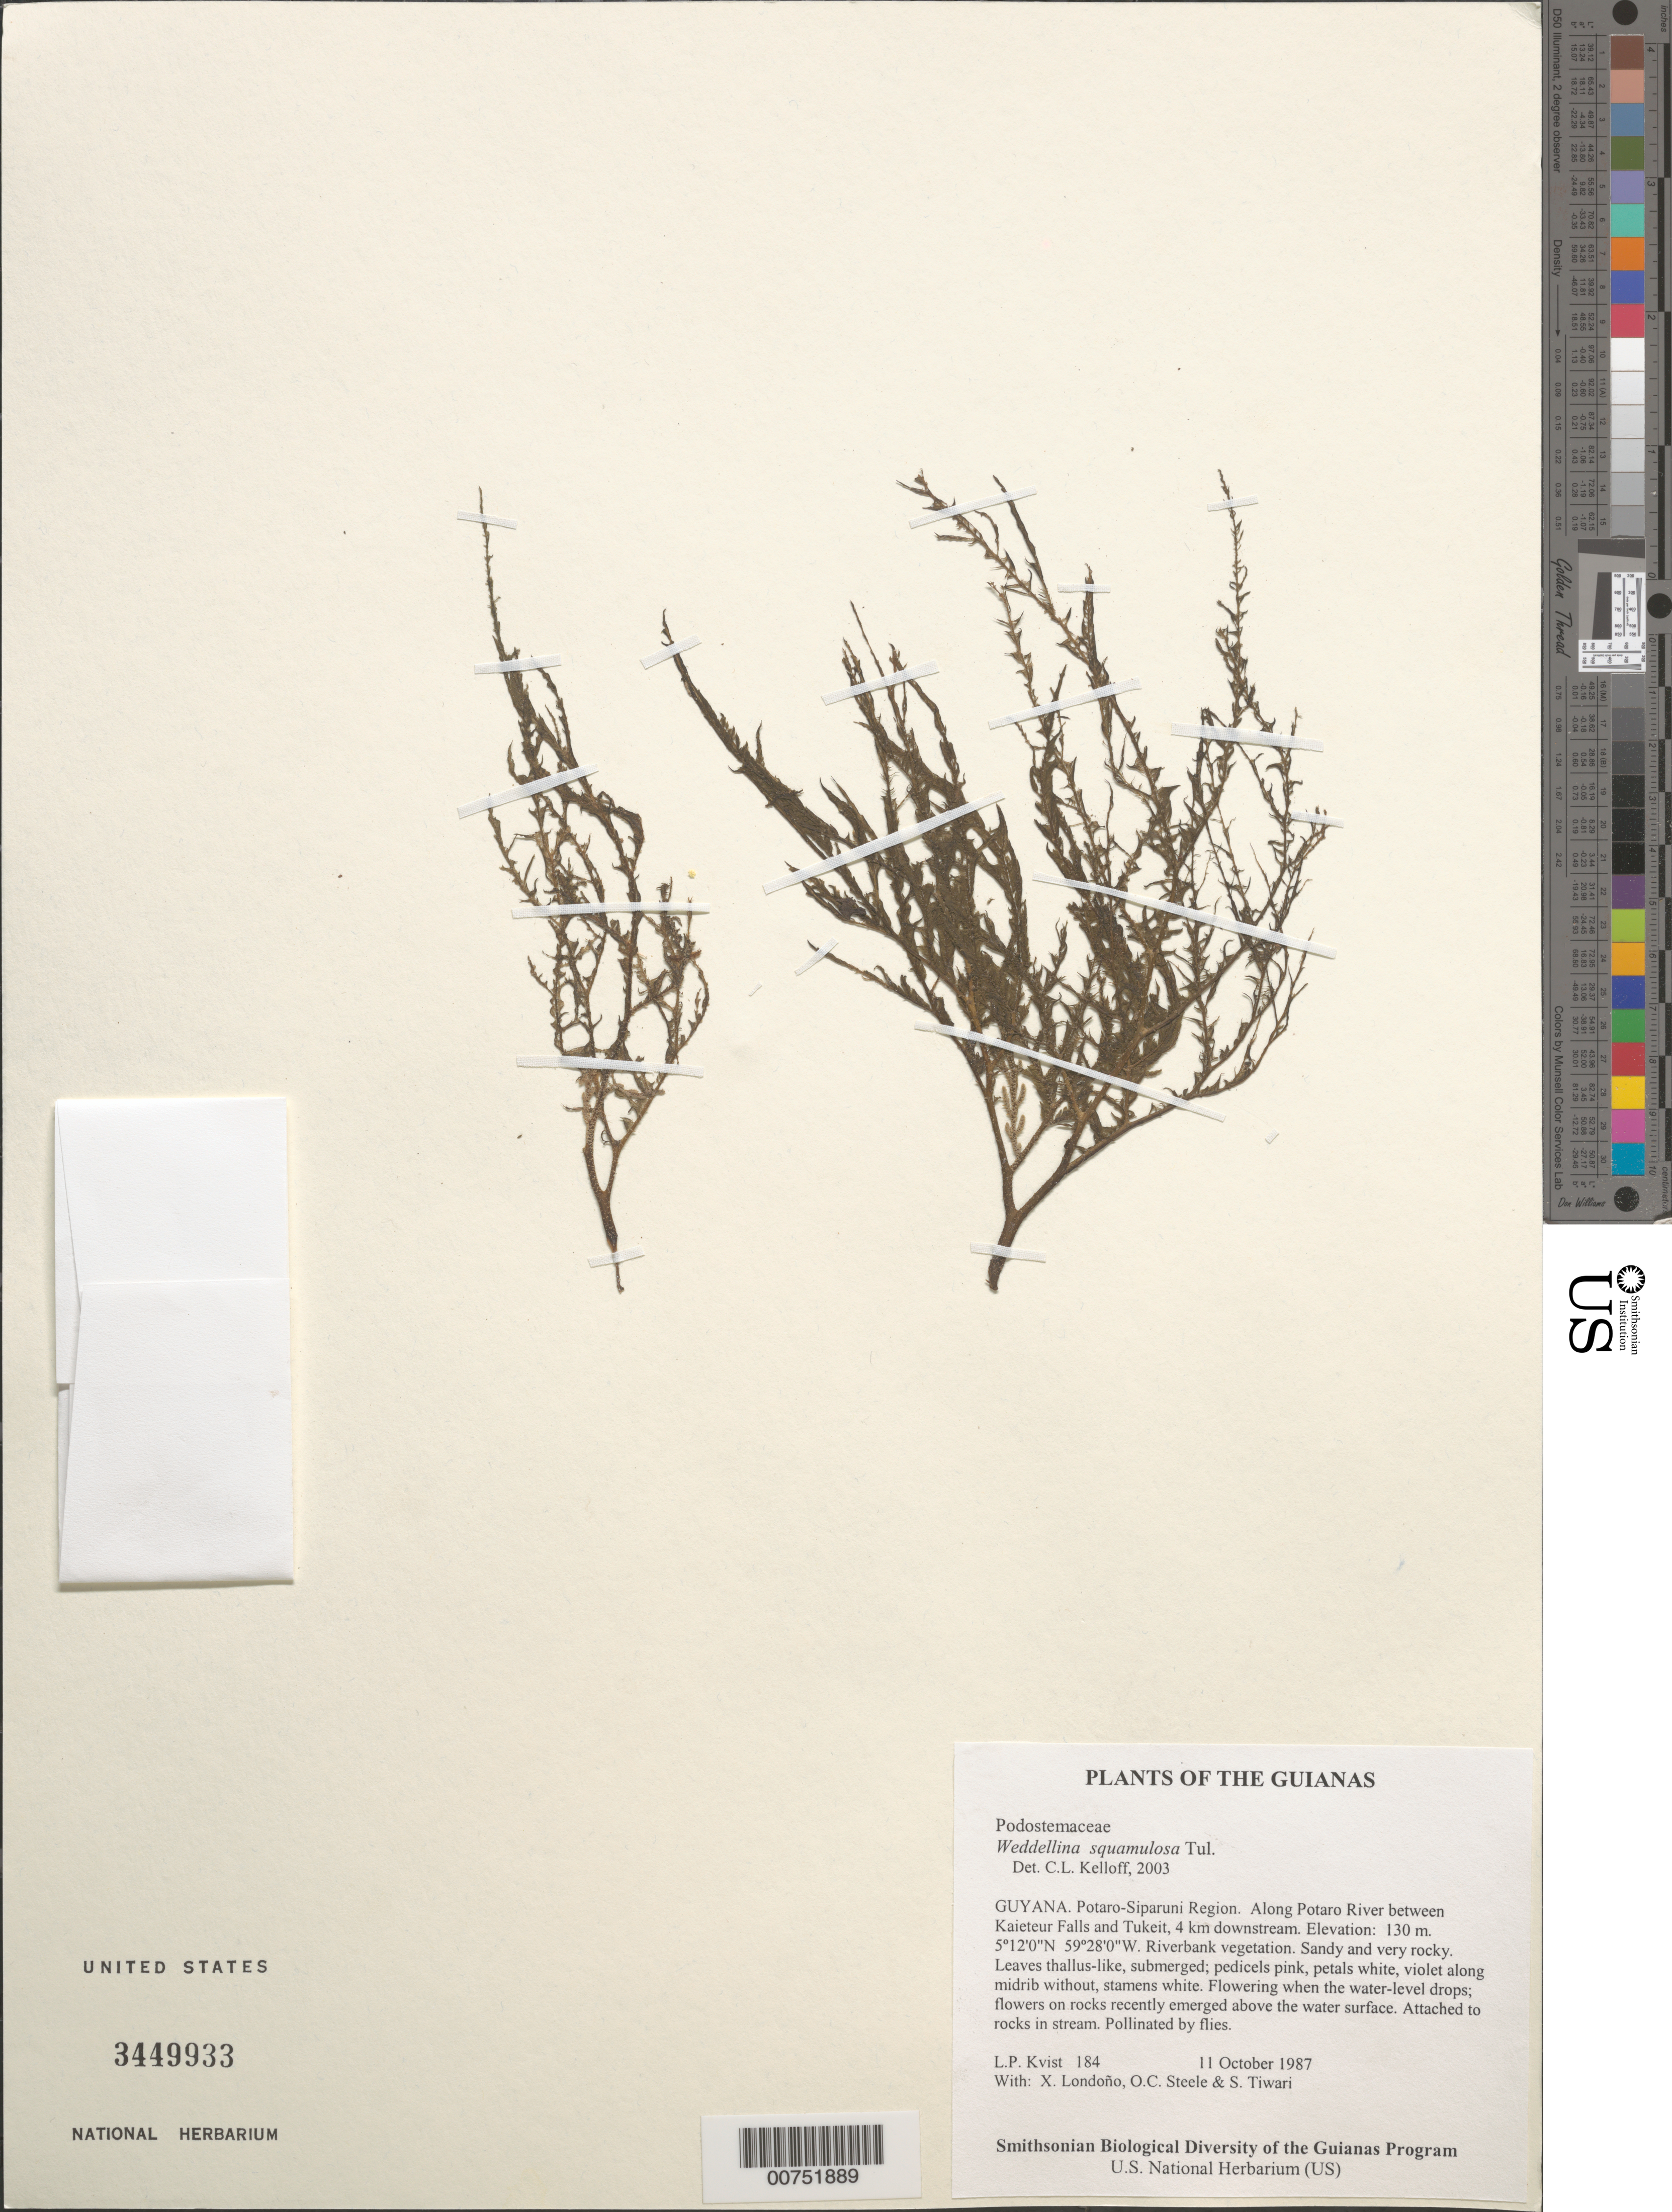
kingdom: Plantae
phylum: Tracheophyta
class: Magnoliopsida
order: Malpighiales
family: Podostemaceae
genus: Weddellina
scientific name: Weddellina squamulosa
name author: Tul.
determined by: Kelloff, Carol L., (US), Smithsonian Institution - National Museum of Natural History (UNITED STATES)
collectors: L. P. Kvist, X. Londoño, O. C. Steele & S. Tiwari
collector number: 184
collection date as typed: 11 October 1987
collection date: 1987-10-11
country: Guyana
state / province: Potaro-Siparuni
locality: Along Potaro River between Kaieteur Falls and Tukeit, 4 km downstream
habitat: Riverbank vegetation. Sandy and very rocky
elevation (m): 130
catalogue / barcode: US 3449933